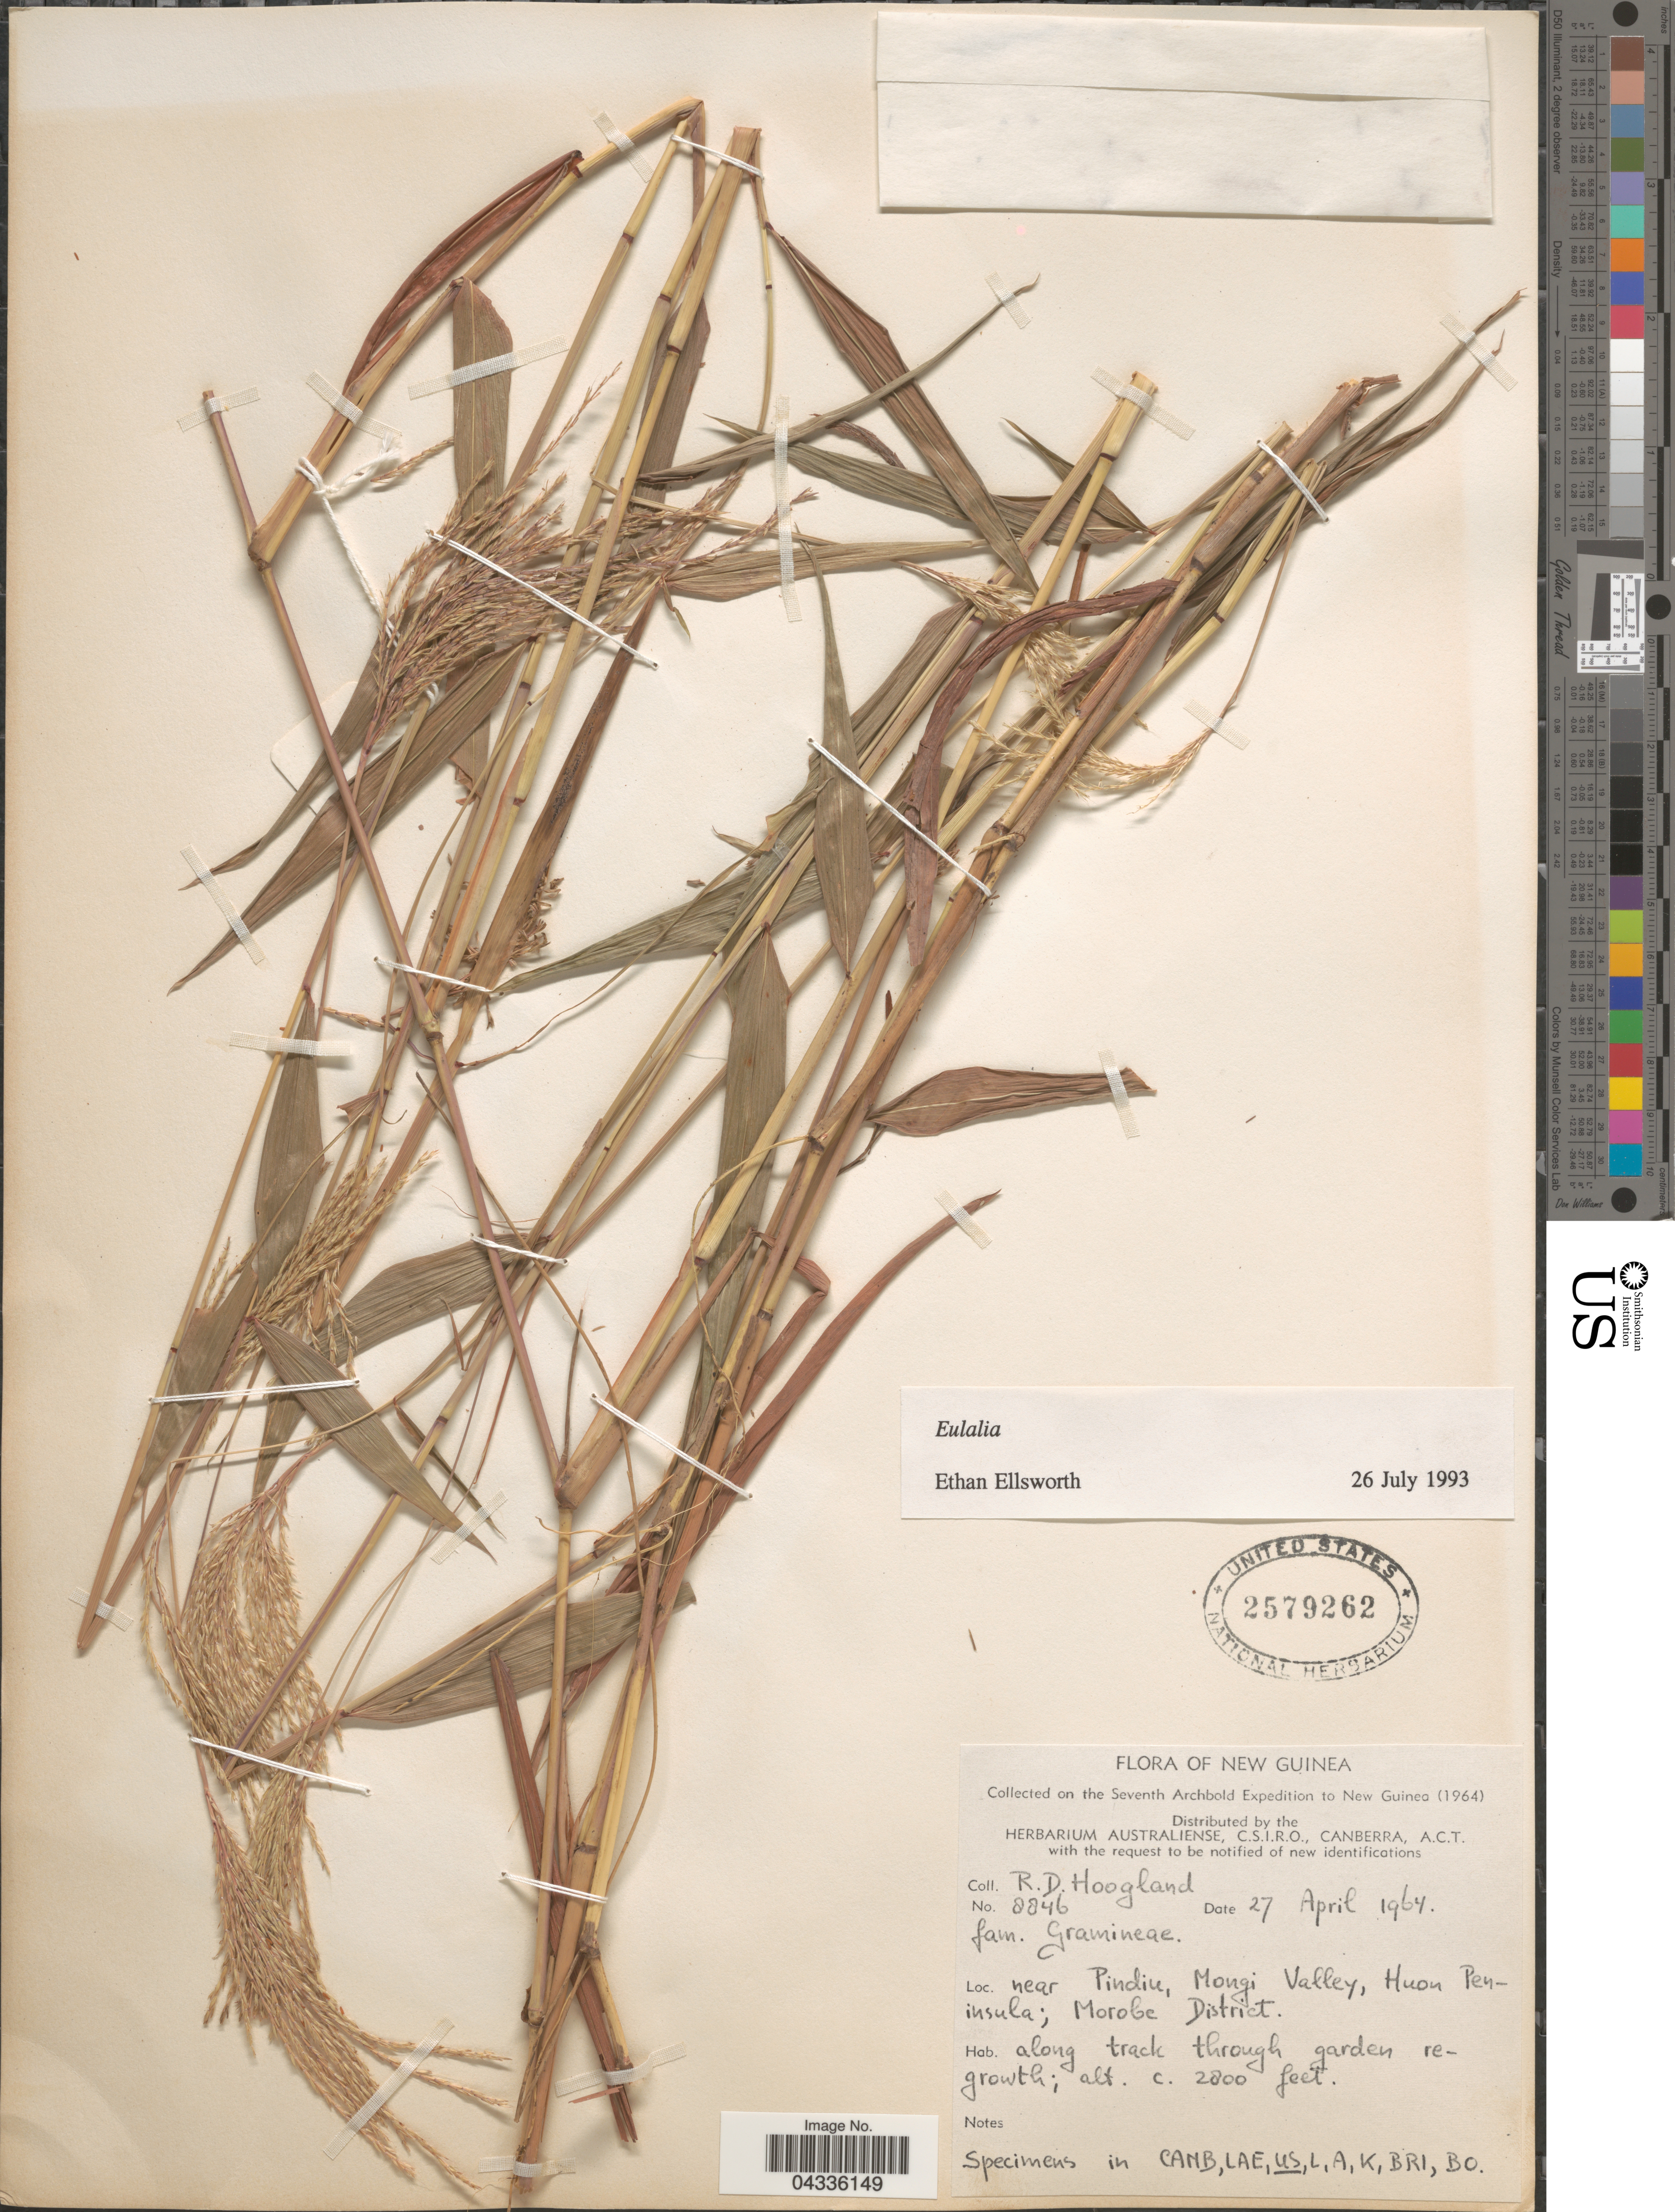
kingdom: Plantae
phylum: Tracheophyta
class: Liliopsida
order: Poales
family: Poaceae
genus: Eulalia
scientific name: Eulalia sp.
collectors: R. D. Hoogland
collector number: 8846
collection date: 1964-04-27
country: Papua New Guinea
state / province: Morobe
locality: New Guinea. Seventh Archbold Expedition to New Guinea (1964). Near Pindiu, Mongi Valley, Huon Peninsula; Morobe District.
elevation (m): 853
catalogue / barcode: US 2279262